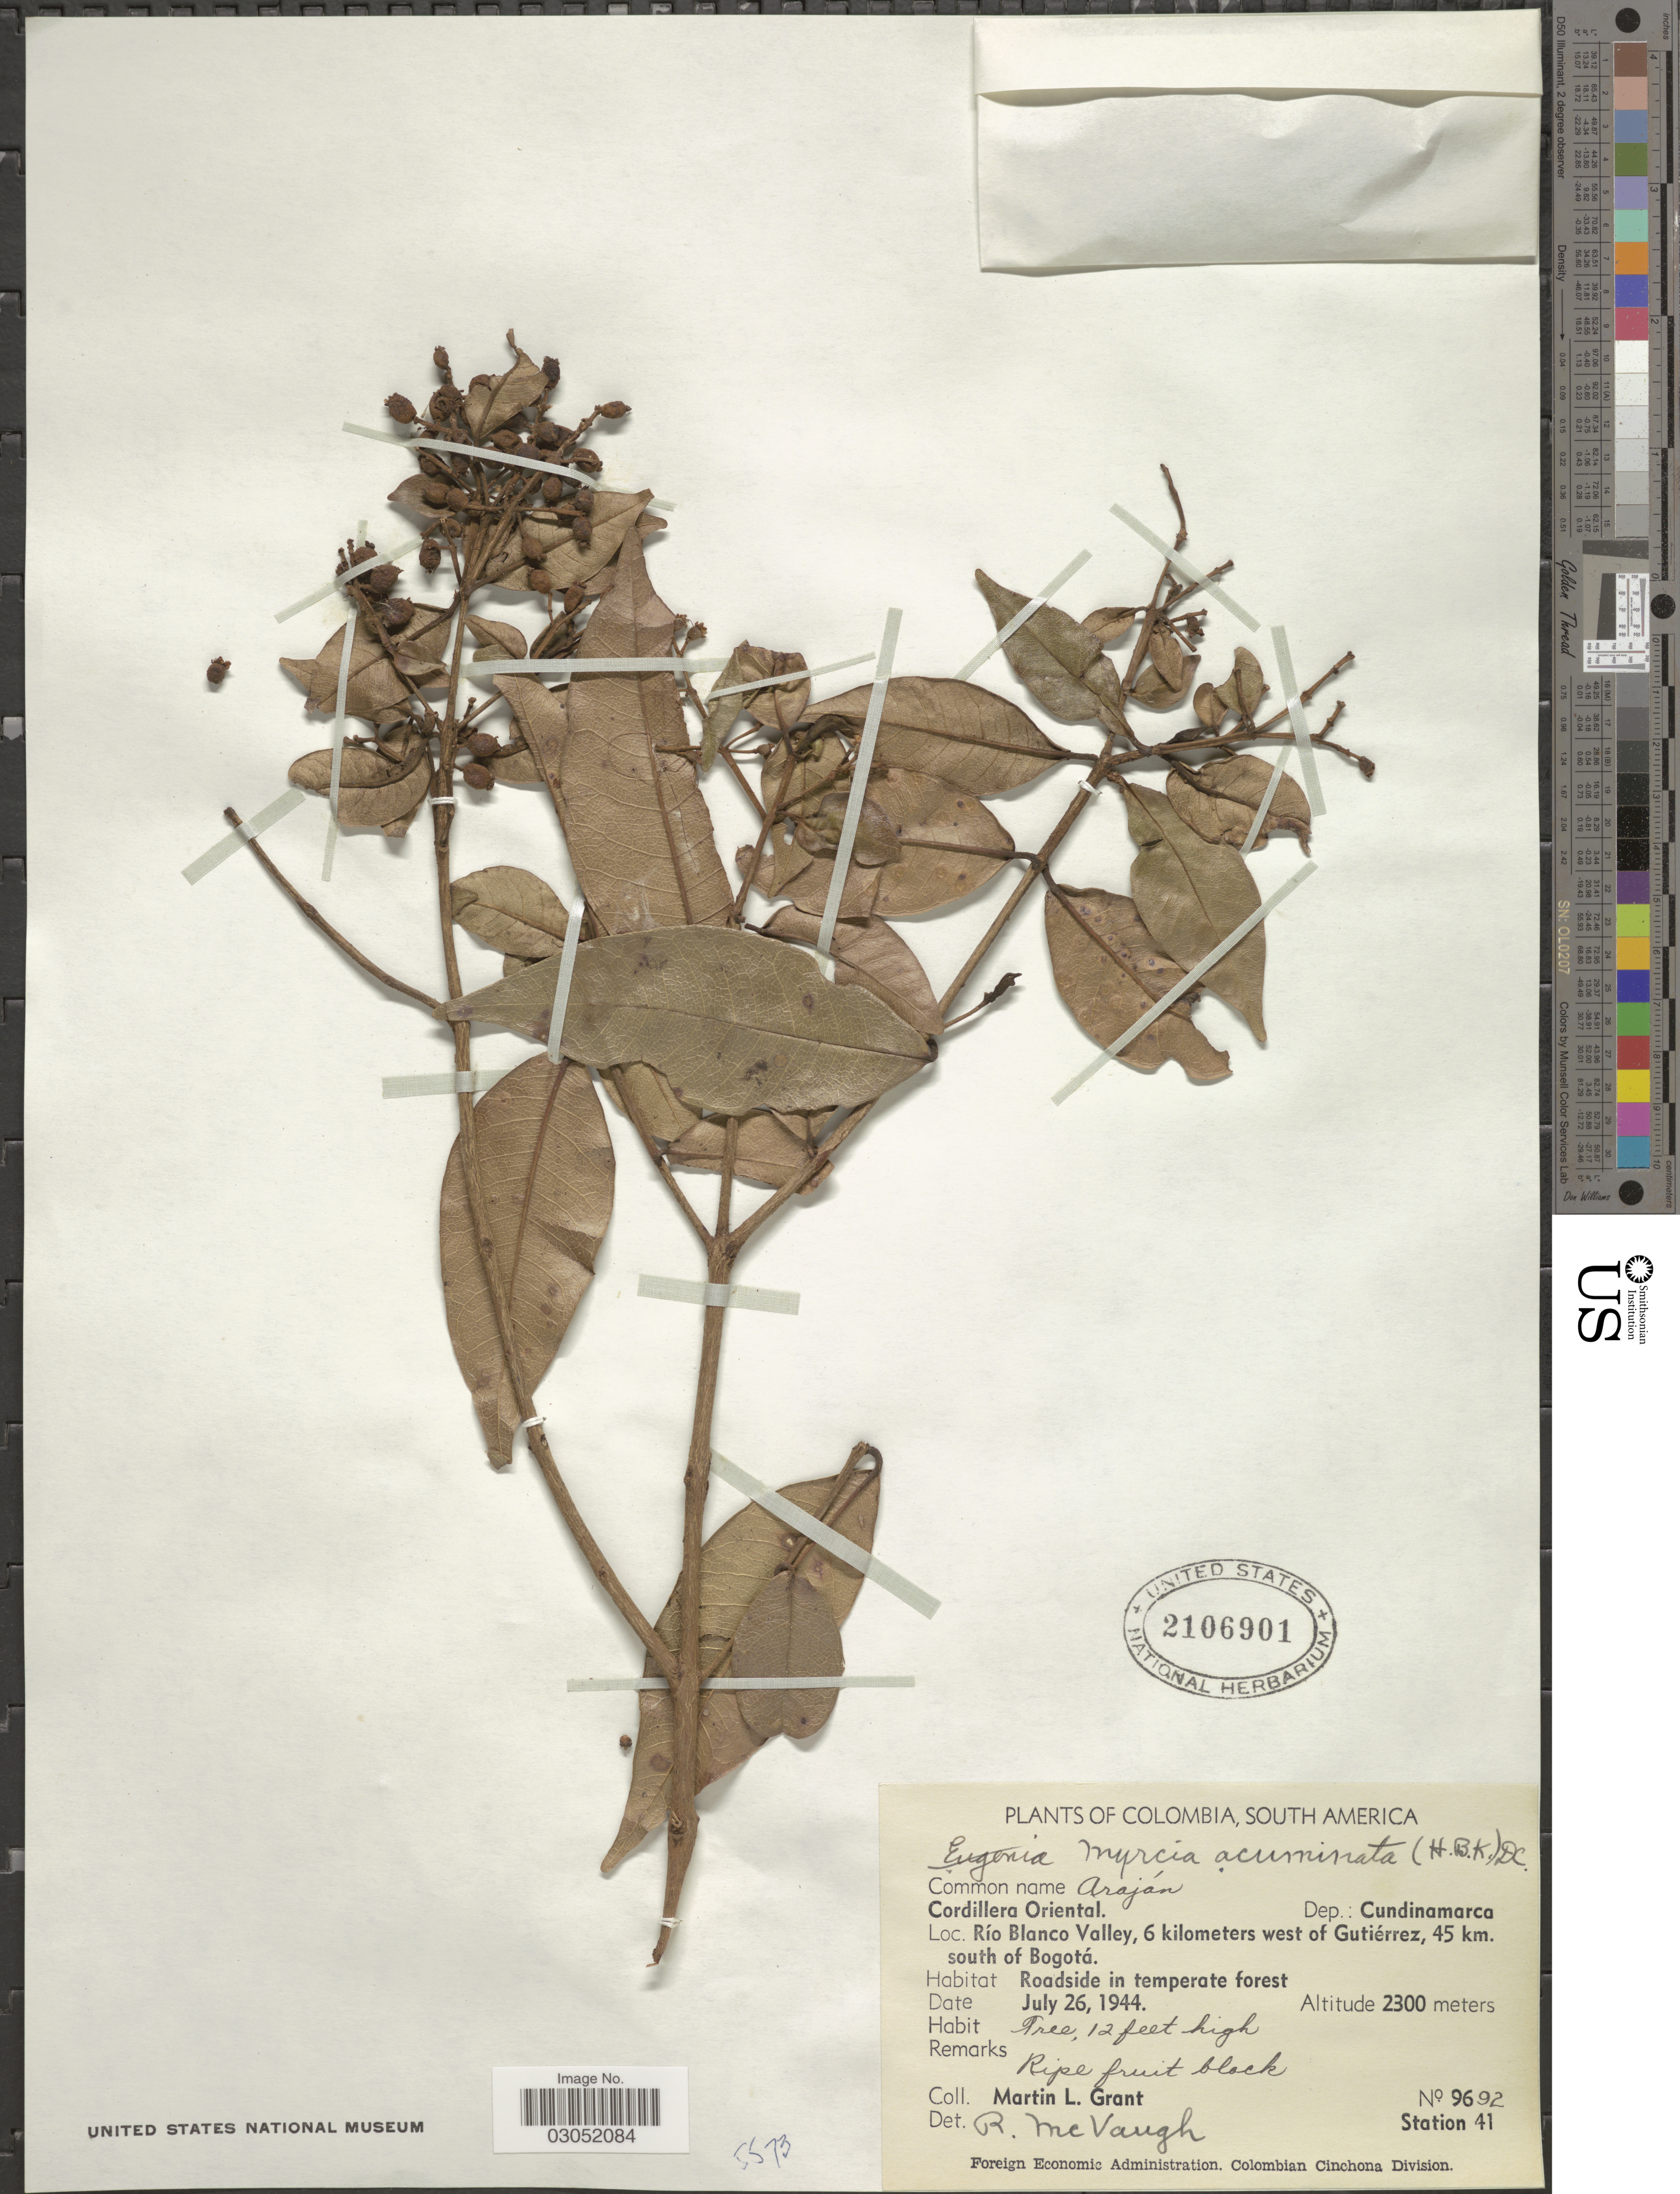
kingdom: Plantae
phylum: Tracheophyta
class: Magnoliopsida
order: Myrtales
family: Myrtaceae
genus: Myrcia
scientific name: Myrcia acuminata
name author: (Kunth) DC.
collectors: M. L. Grant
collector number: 9392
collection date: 1944-07-26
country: Colombia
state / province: Cundinamarca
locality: Cordillera Oriental. Dep.: Cundinamarca. Río Blanco Valley, 6 kilometers west of Gutiérrez, 45 km. south of Bogotá.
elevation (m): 2300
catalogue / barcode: US 2106901